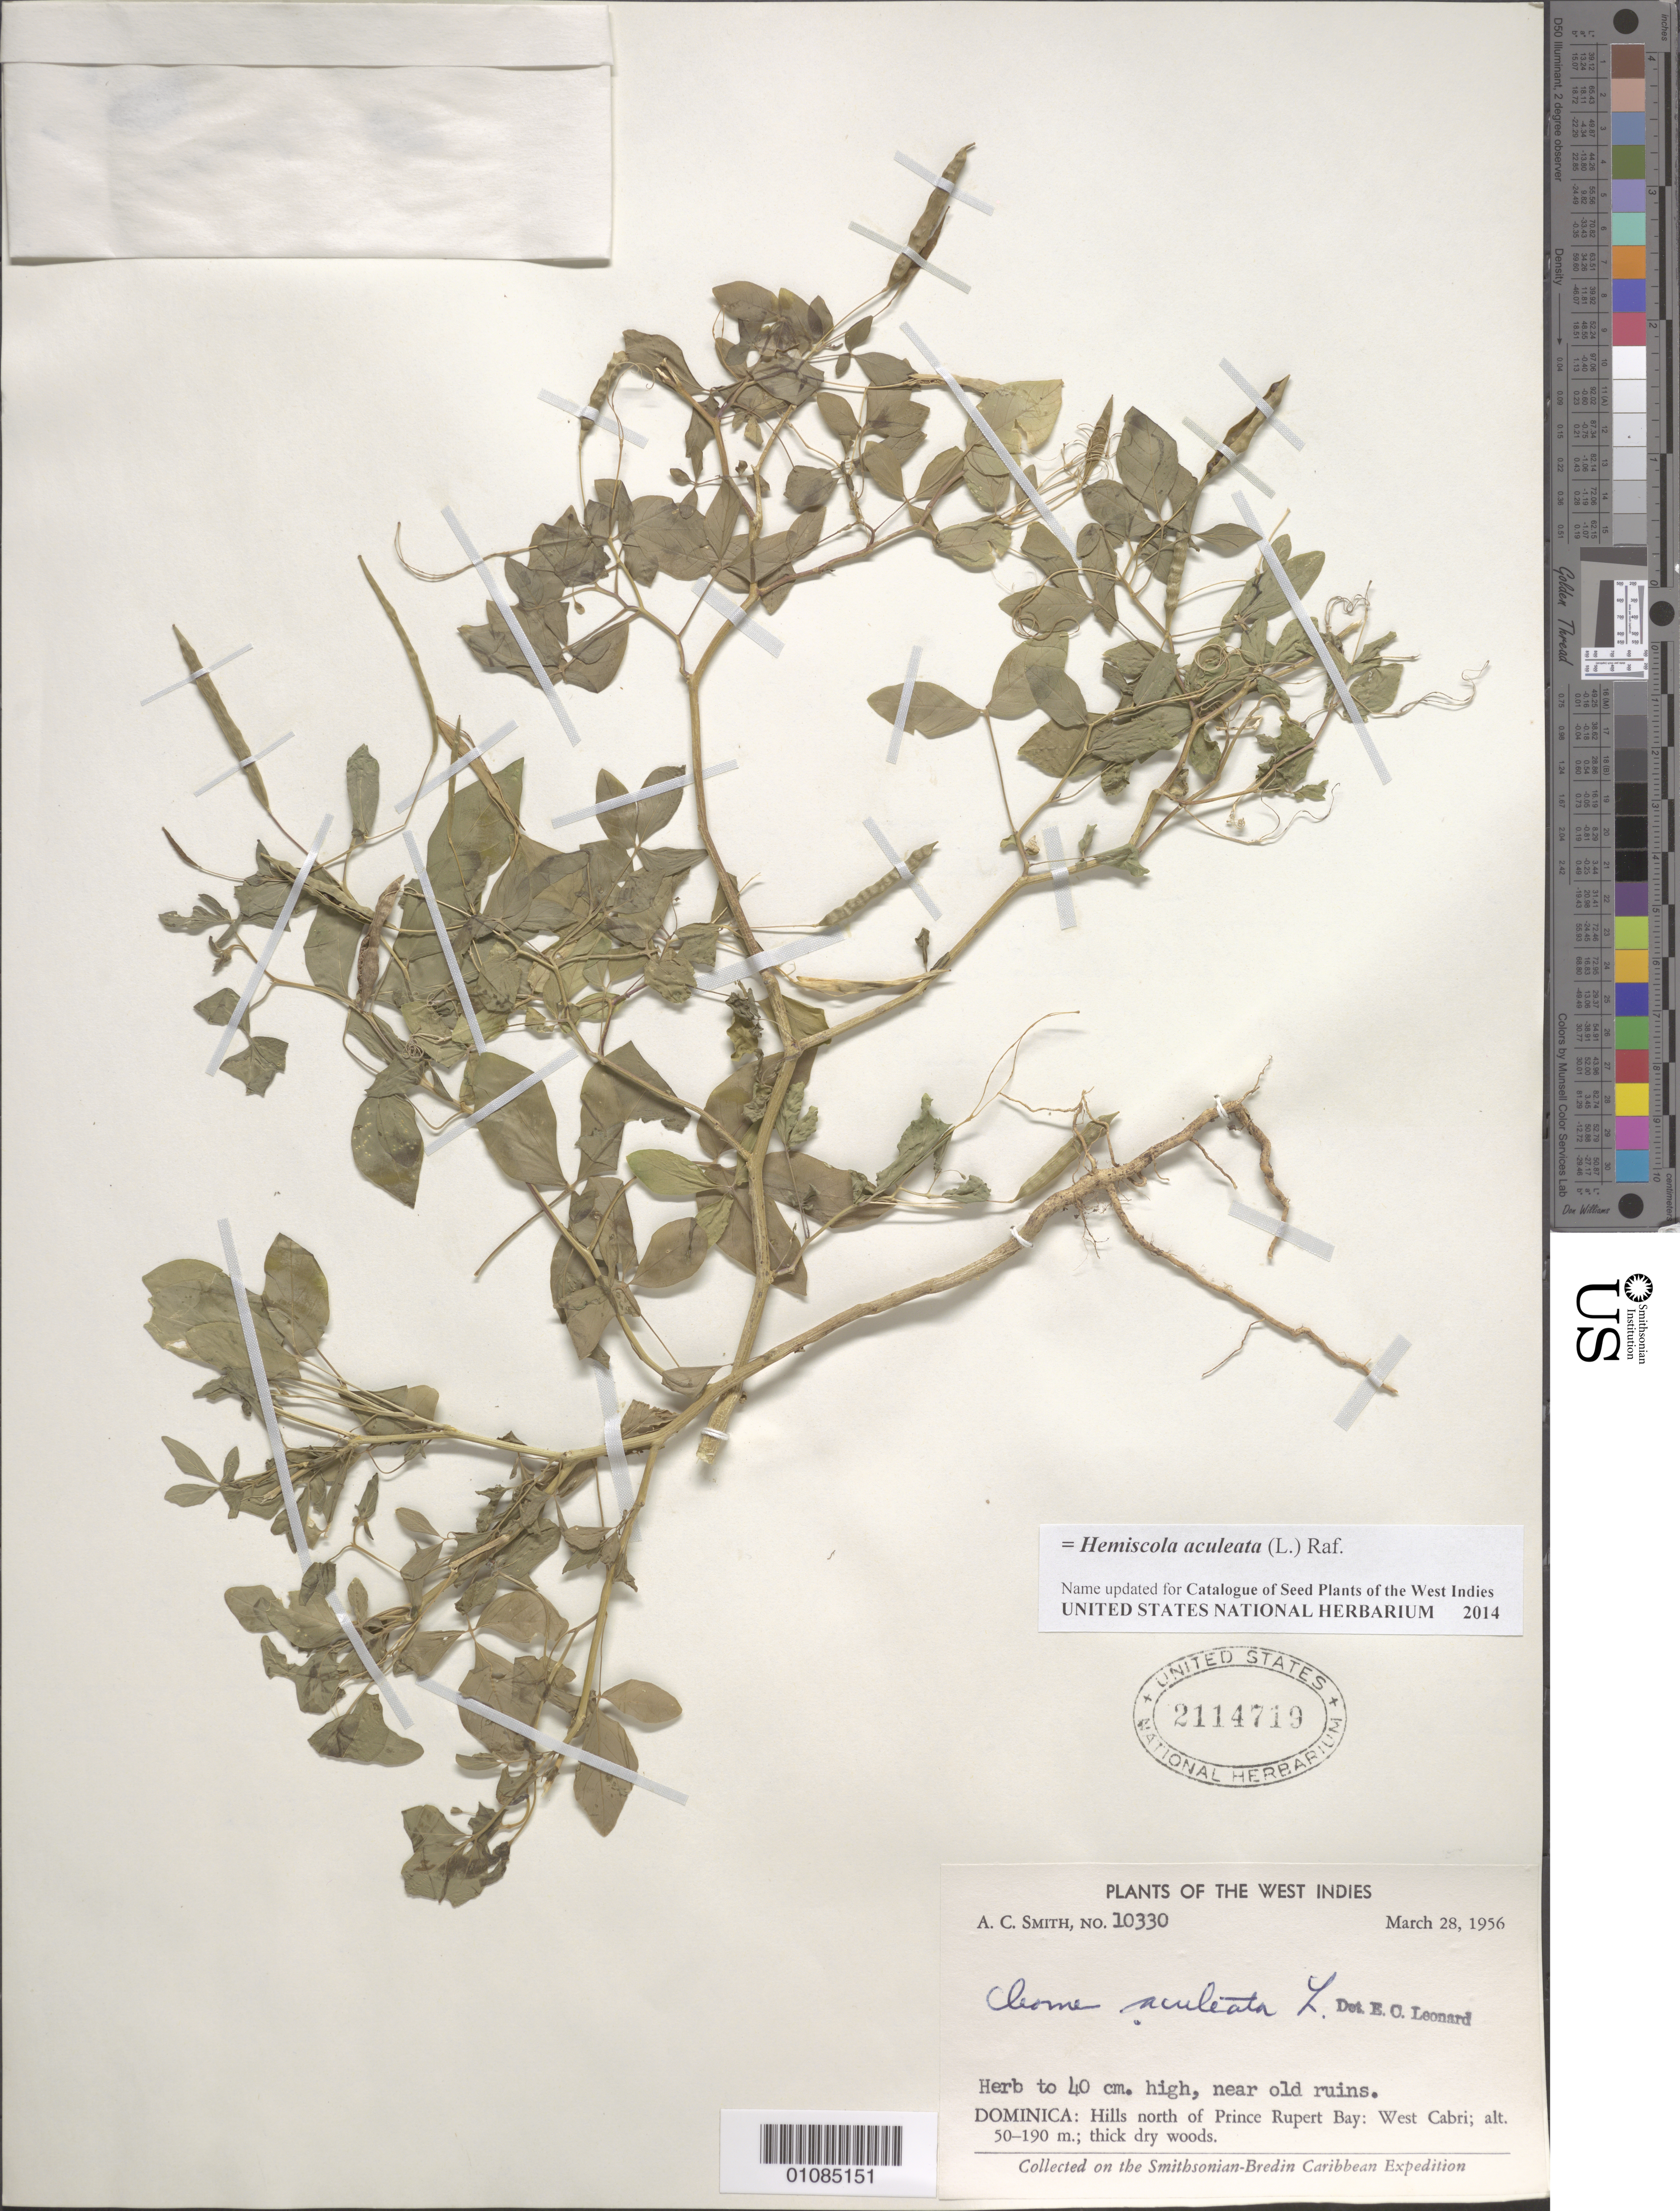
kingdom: Plantae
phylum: Tracheophyta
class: Magnoliopsida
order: Brassicales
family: Cleomaceae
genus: Tarenaya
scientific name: Tarenaya aculeata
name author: (L.) Soares Neto & Roalson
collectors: A. C. Smith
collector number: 10330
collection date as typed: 28 Mar 1956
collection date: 1956-03-28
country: Dominica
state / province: St. John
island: Dominica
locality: Hills N of Prince Rupert Bay: West Cabrit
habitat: Thick dry woods, near old ruins.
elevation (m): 50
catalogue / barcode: US 2114719